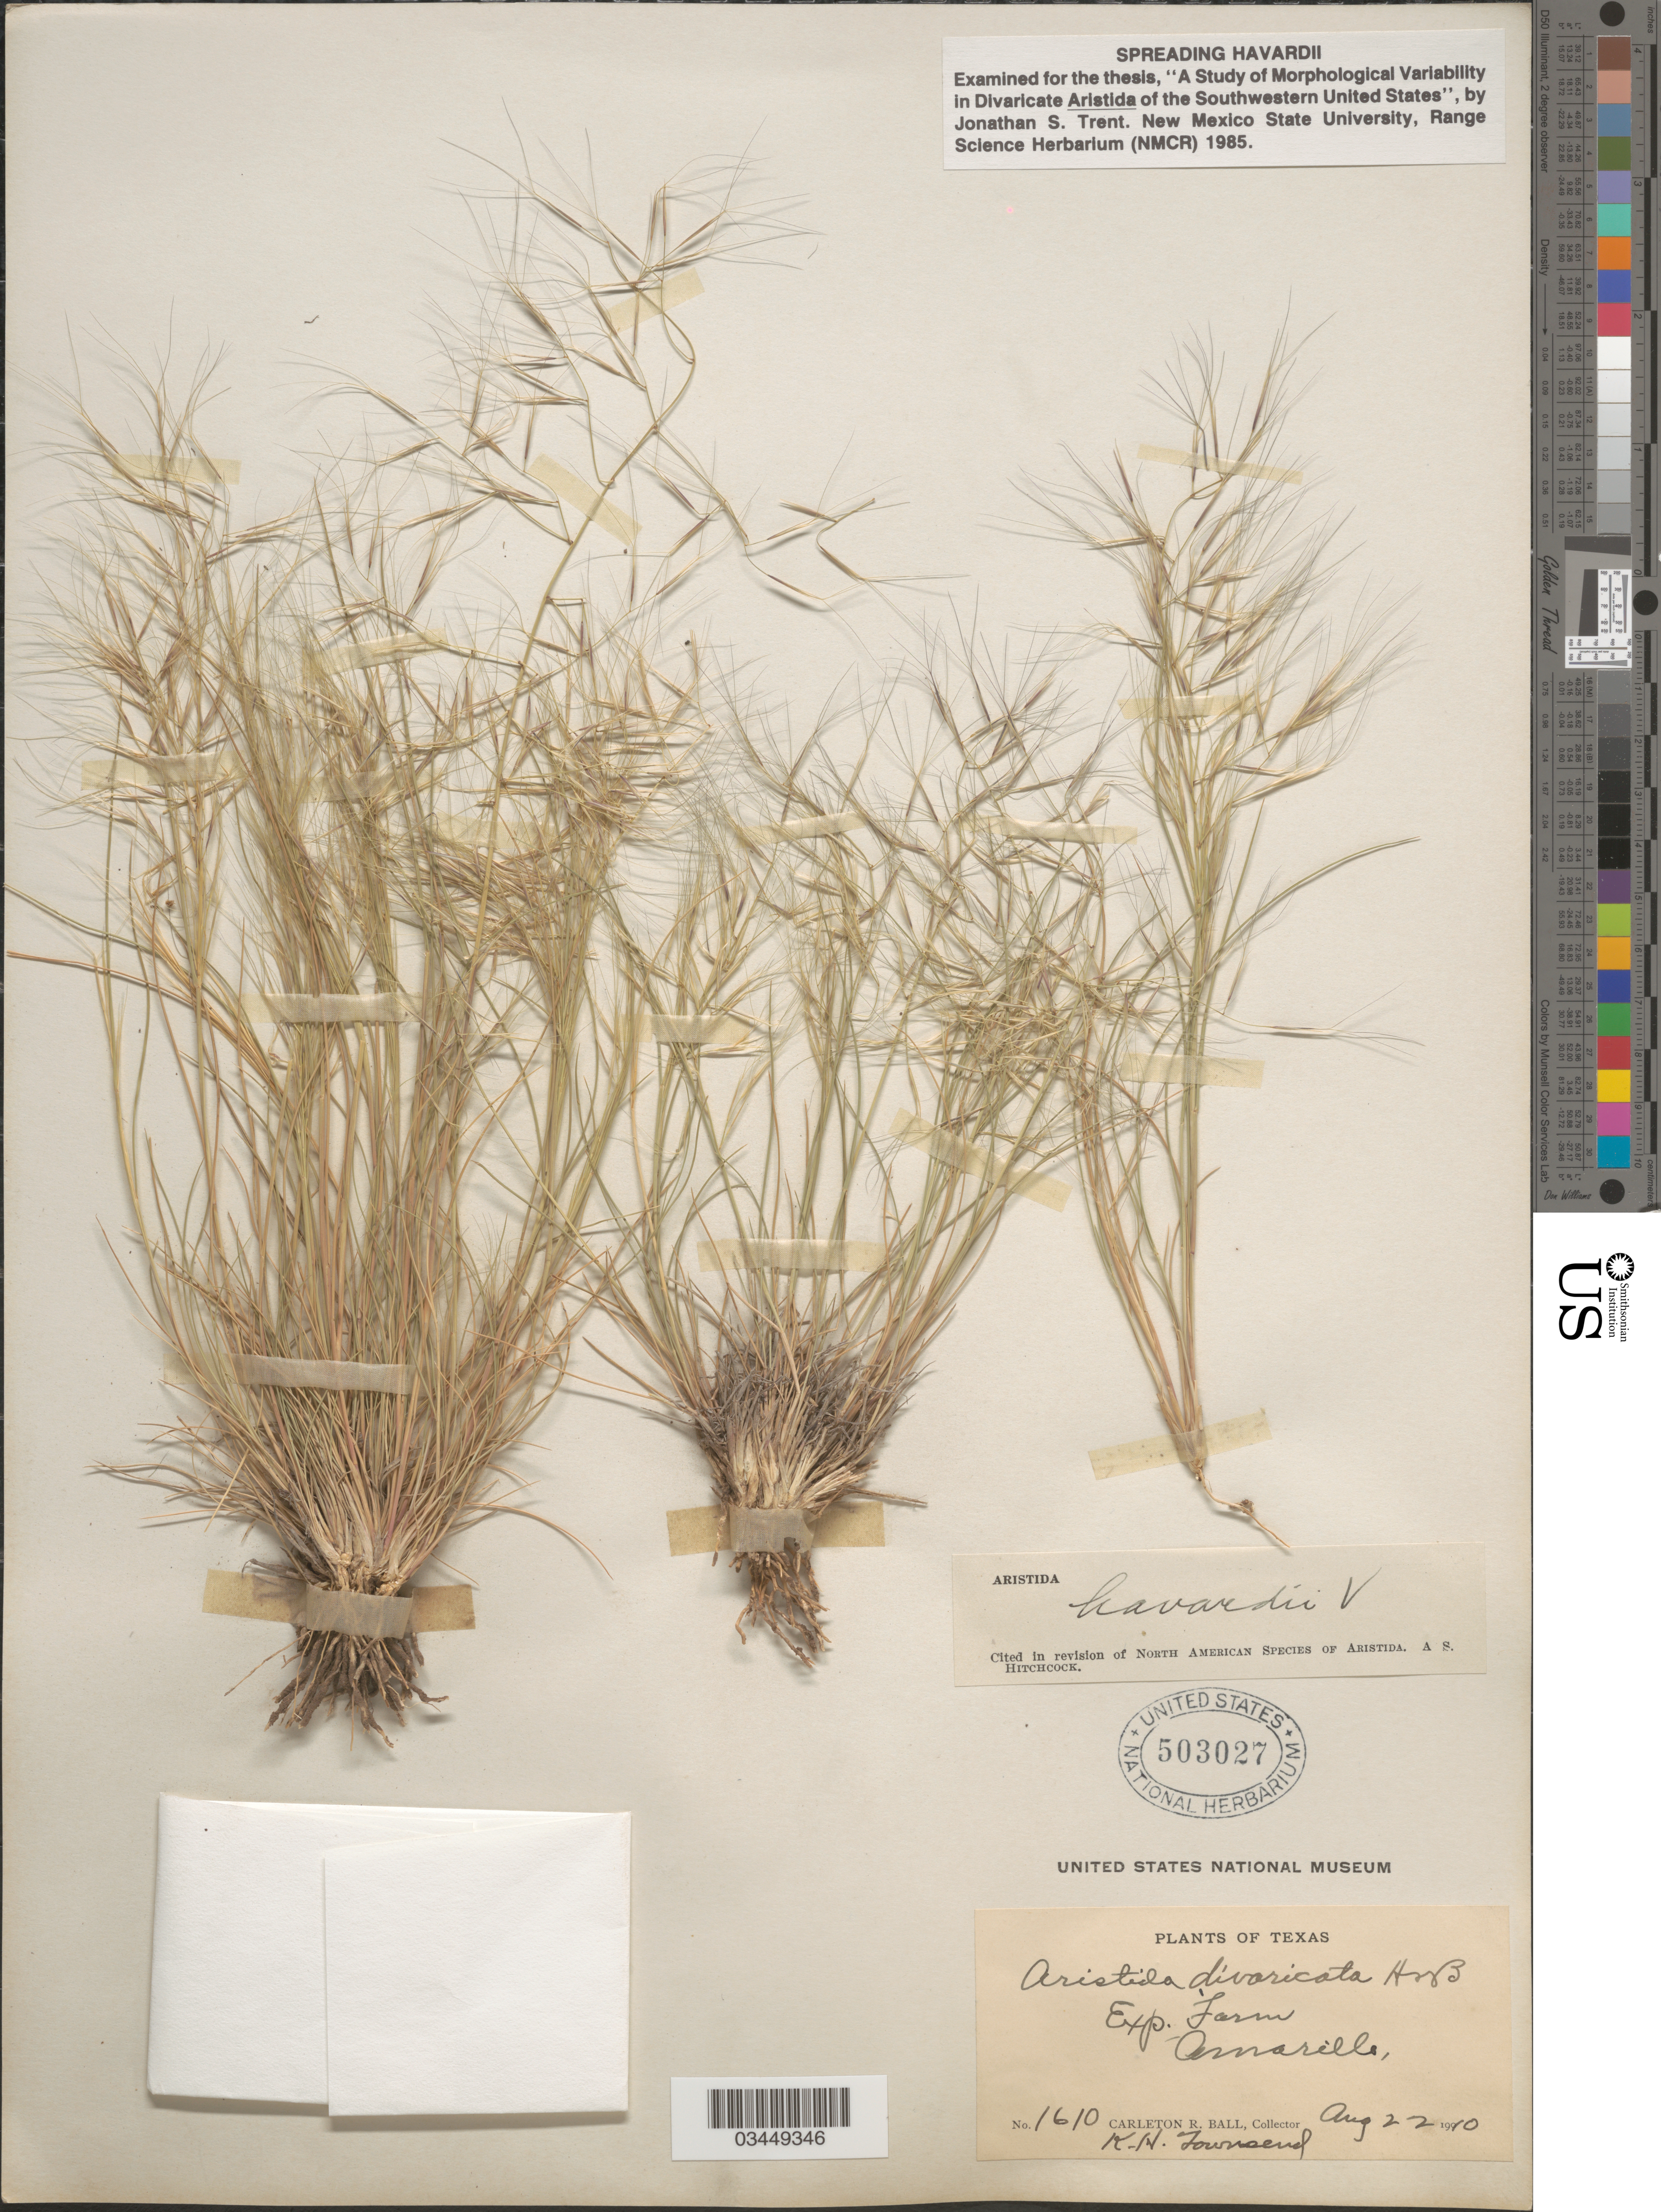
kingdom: Plantae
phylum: Tracheophyta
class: Liliopsida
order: Poales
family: Poaceae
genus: Aristida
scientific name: Aristida havardii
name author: Vasey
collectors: C. R. Ball & K. H. Townsend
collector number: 1610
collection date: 1910-08-22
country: United States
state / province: Texas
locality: Exp. Farm. Amarillo.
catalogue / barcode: US 503027